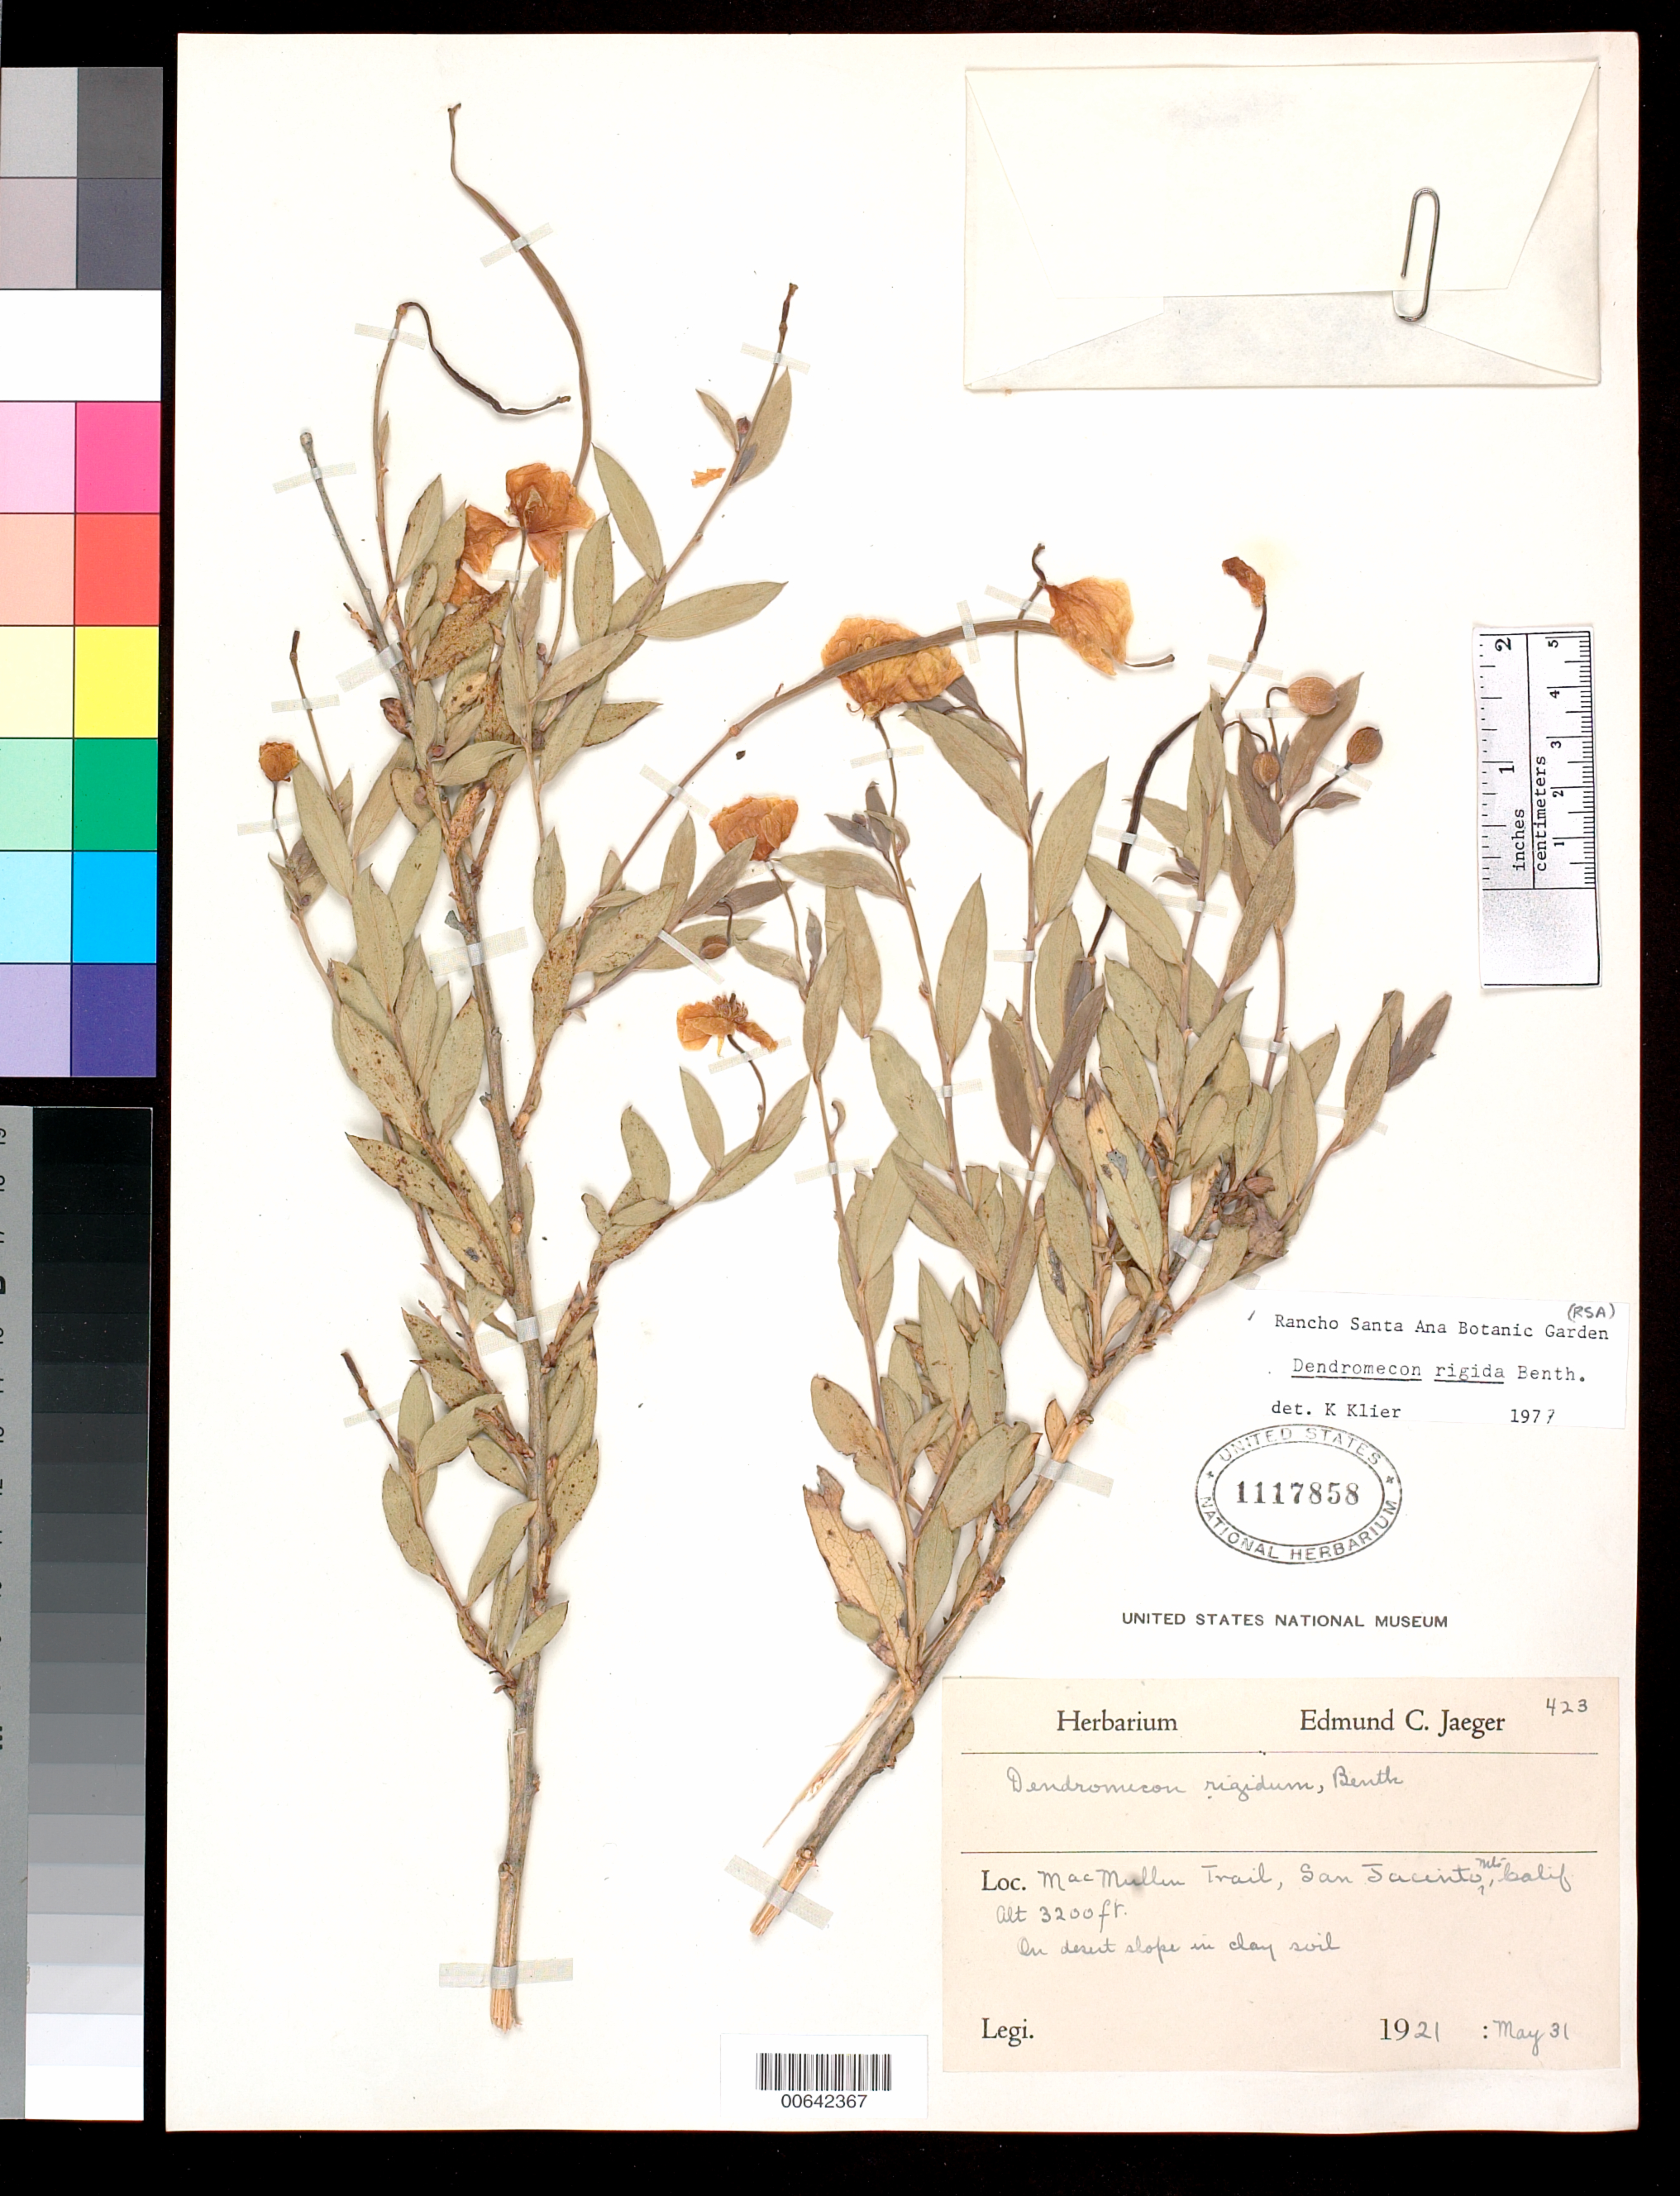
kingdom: Plantae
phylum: Tracheophyta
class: Magnoliopsida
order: Ranunculales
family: Papaveraceae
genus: Dendromecon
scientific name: Dendromecon rigida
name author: Benth.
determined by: Klier, K., (RSA), Rancho Santa Ana Botanic Garden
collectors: E. Jaeger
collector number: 423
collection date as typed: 31 May 1921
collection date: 1921-05-31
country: United States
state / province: California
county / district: Riverside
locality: MacMullin Trail, San Jacinto Mts., on desert slope in clay soil.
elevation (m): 975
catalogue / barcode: US 1117858